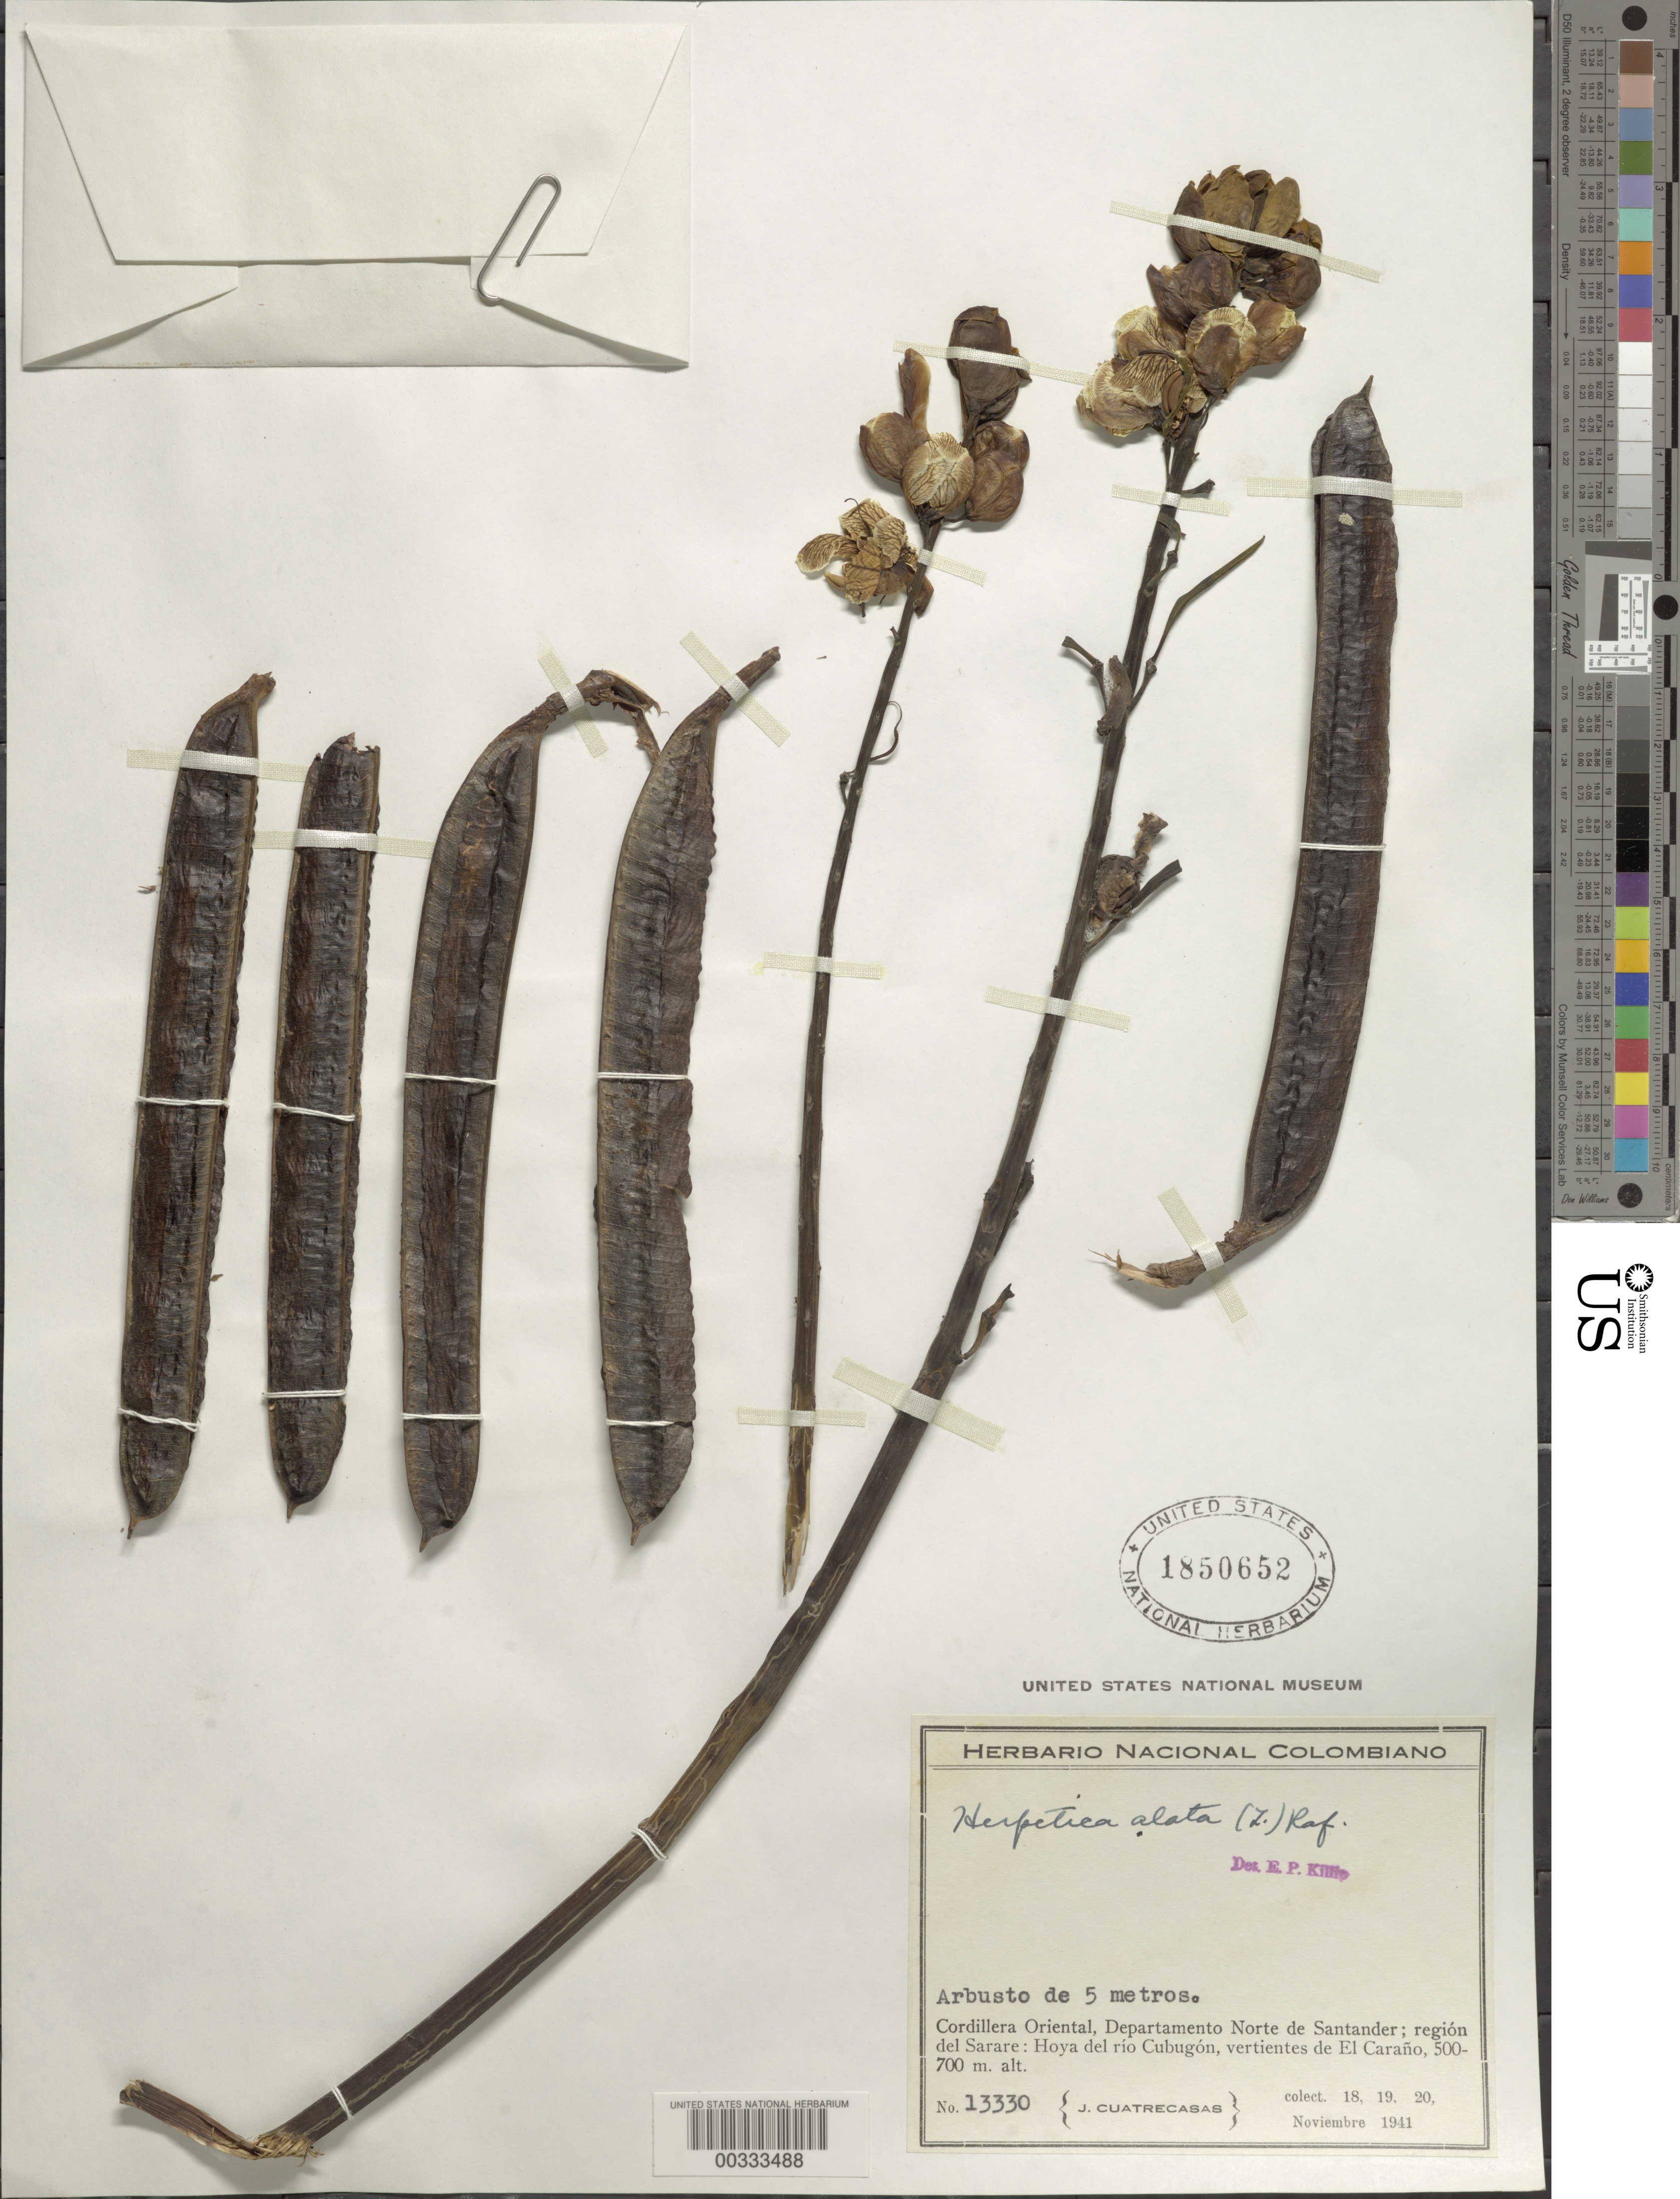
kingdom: Plantae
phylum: Tracheophyta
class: Magnoliopsida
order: Fabales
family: Fabaceae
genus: Senna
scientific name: Senna alata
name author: (L.) Roxb.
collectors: J. Cuatrecasas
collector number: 13330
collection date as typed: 18 Nov 1941 to 20 Nov 1941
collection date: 1941-11-18/1941-11-20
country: Colombia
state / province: Norte de Santander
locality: Region del Sarare; Rio Cubugon, slope of el Carano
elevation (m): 500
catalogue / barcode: US 1850652